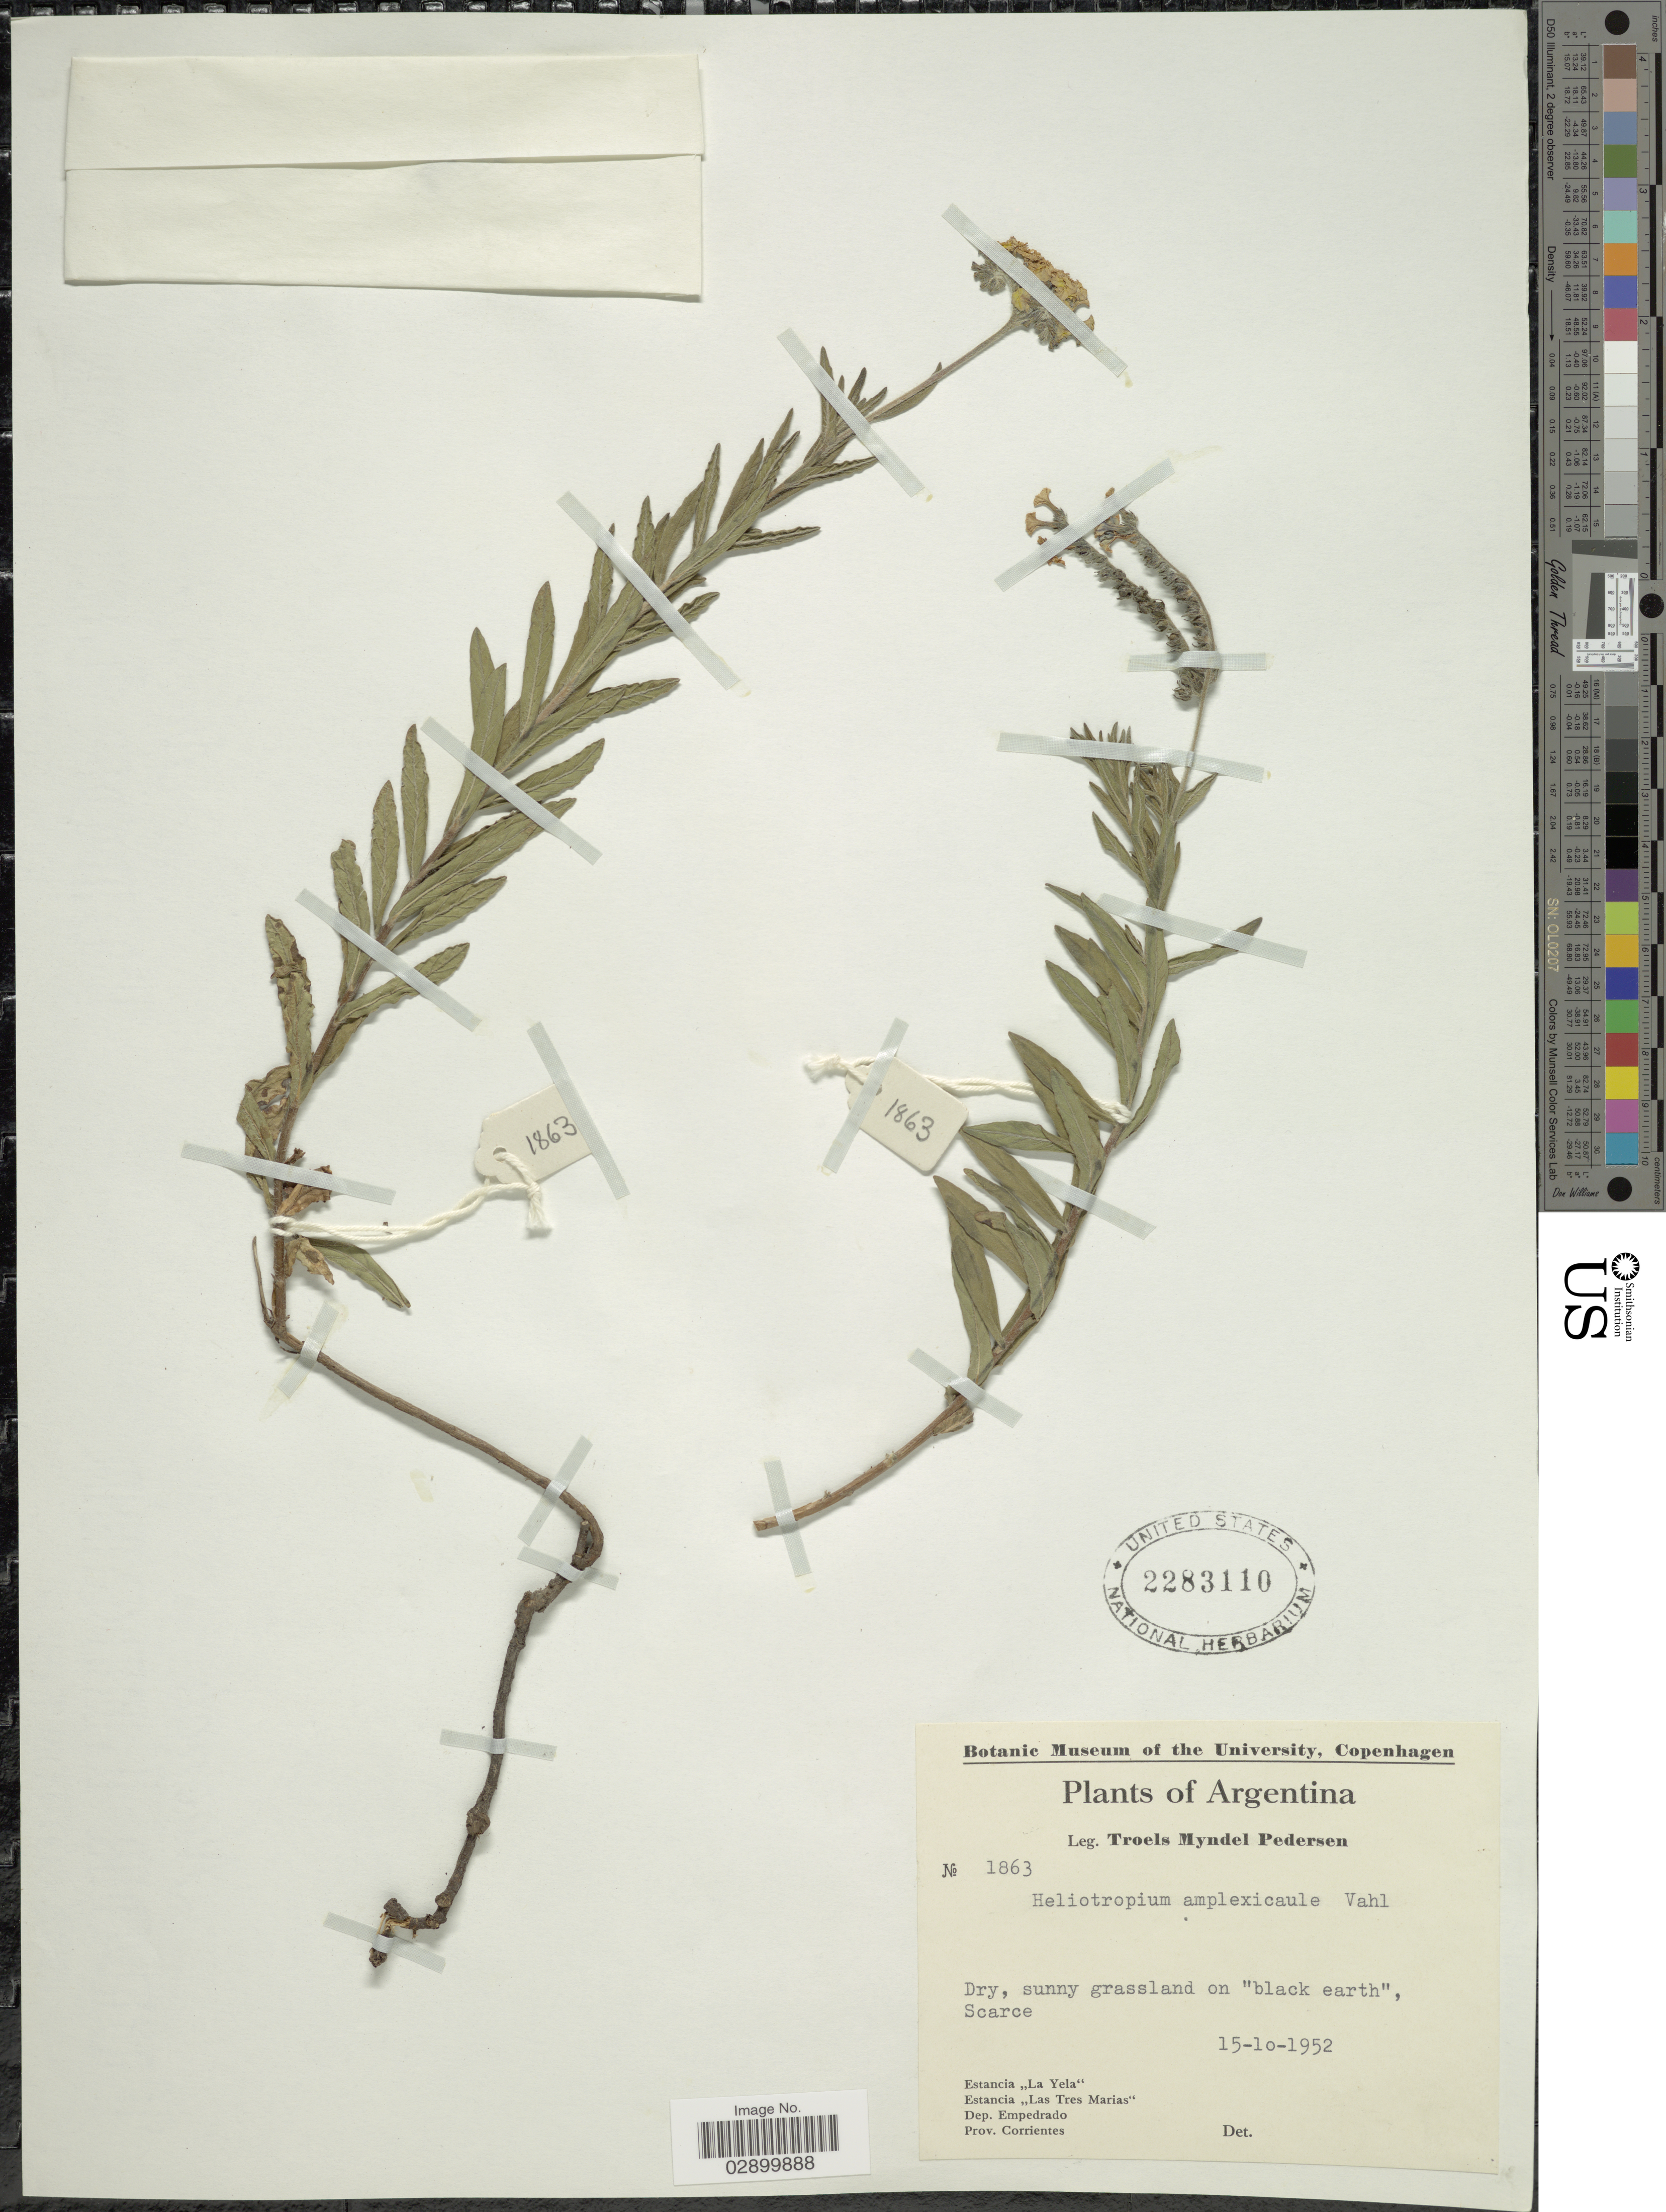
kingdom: Plantae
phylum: Tracheophyta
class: Magnoliopsida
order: Boraginales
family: Heliotropiaceae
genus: Heliotropium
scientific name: Heliotropium amplexicaule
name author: Vahl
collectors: T. Pederson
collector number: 1863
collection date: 1952-10-15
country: Argentina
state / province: Corrientes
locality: Estancia "La Yela". Estancia "Las Tres Marias". Dep. Empedrado.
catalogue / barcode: US 2283110